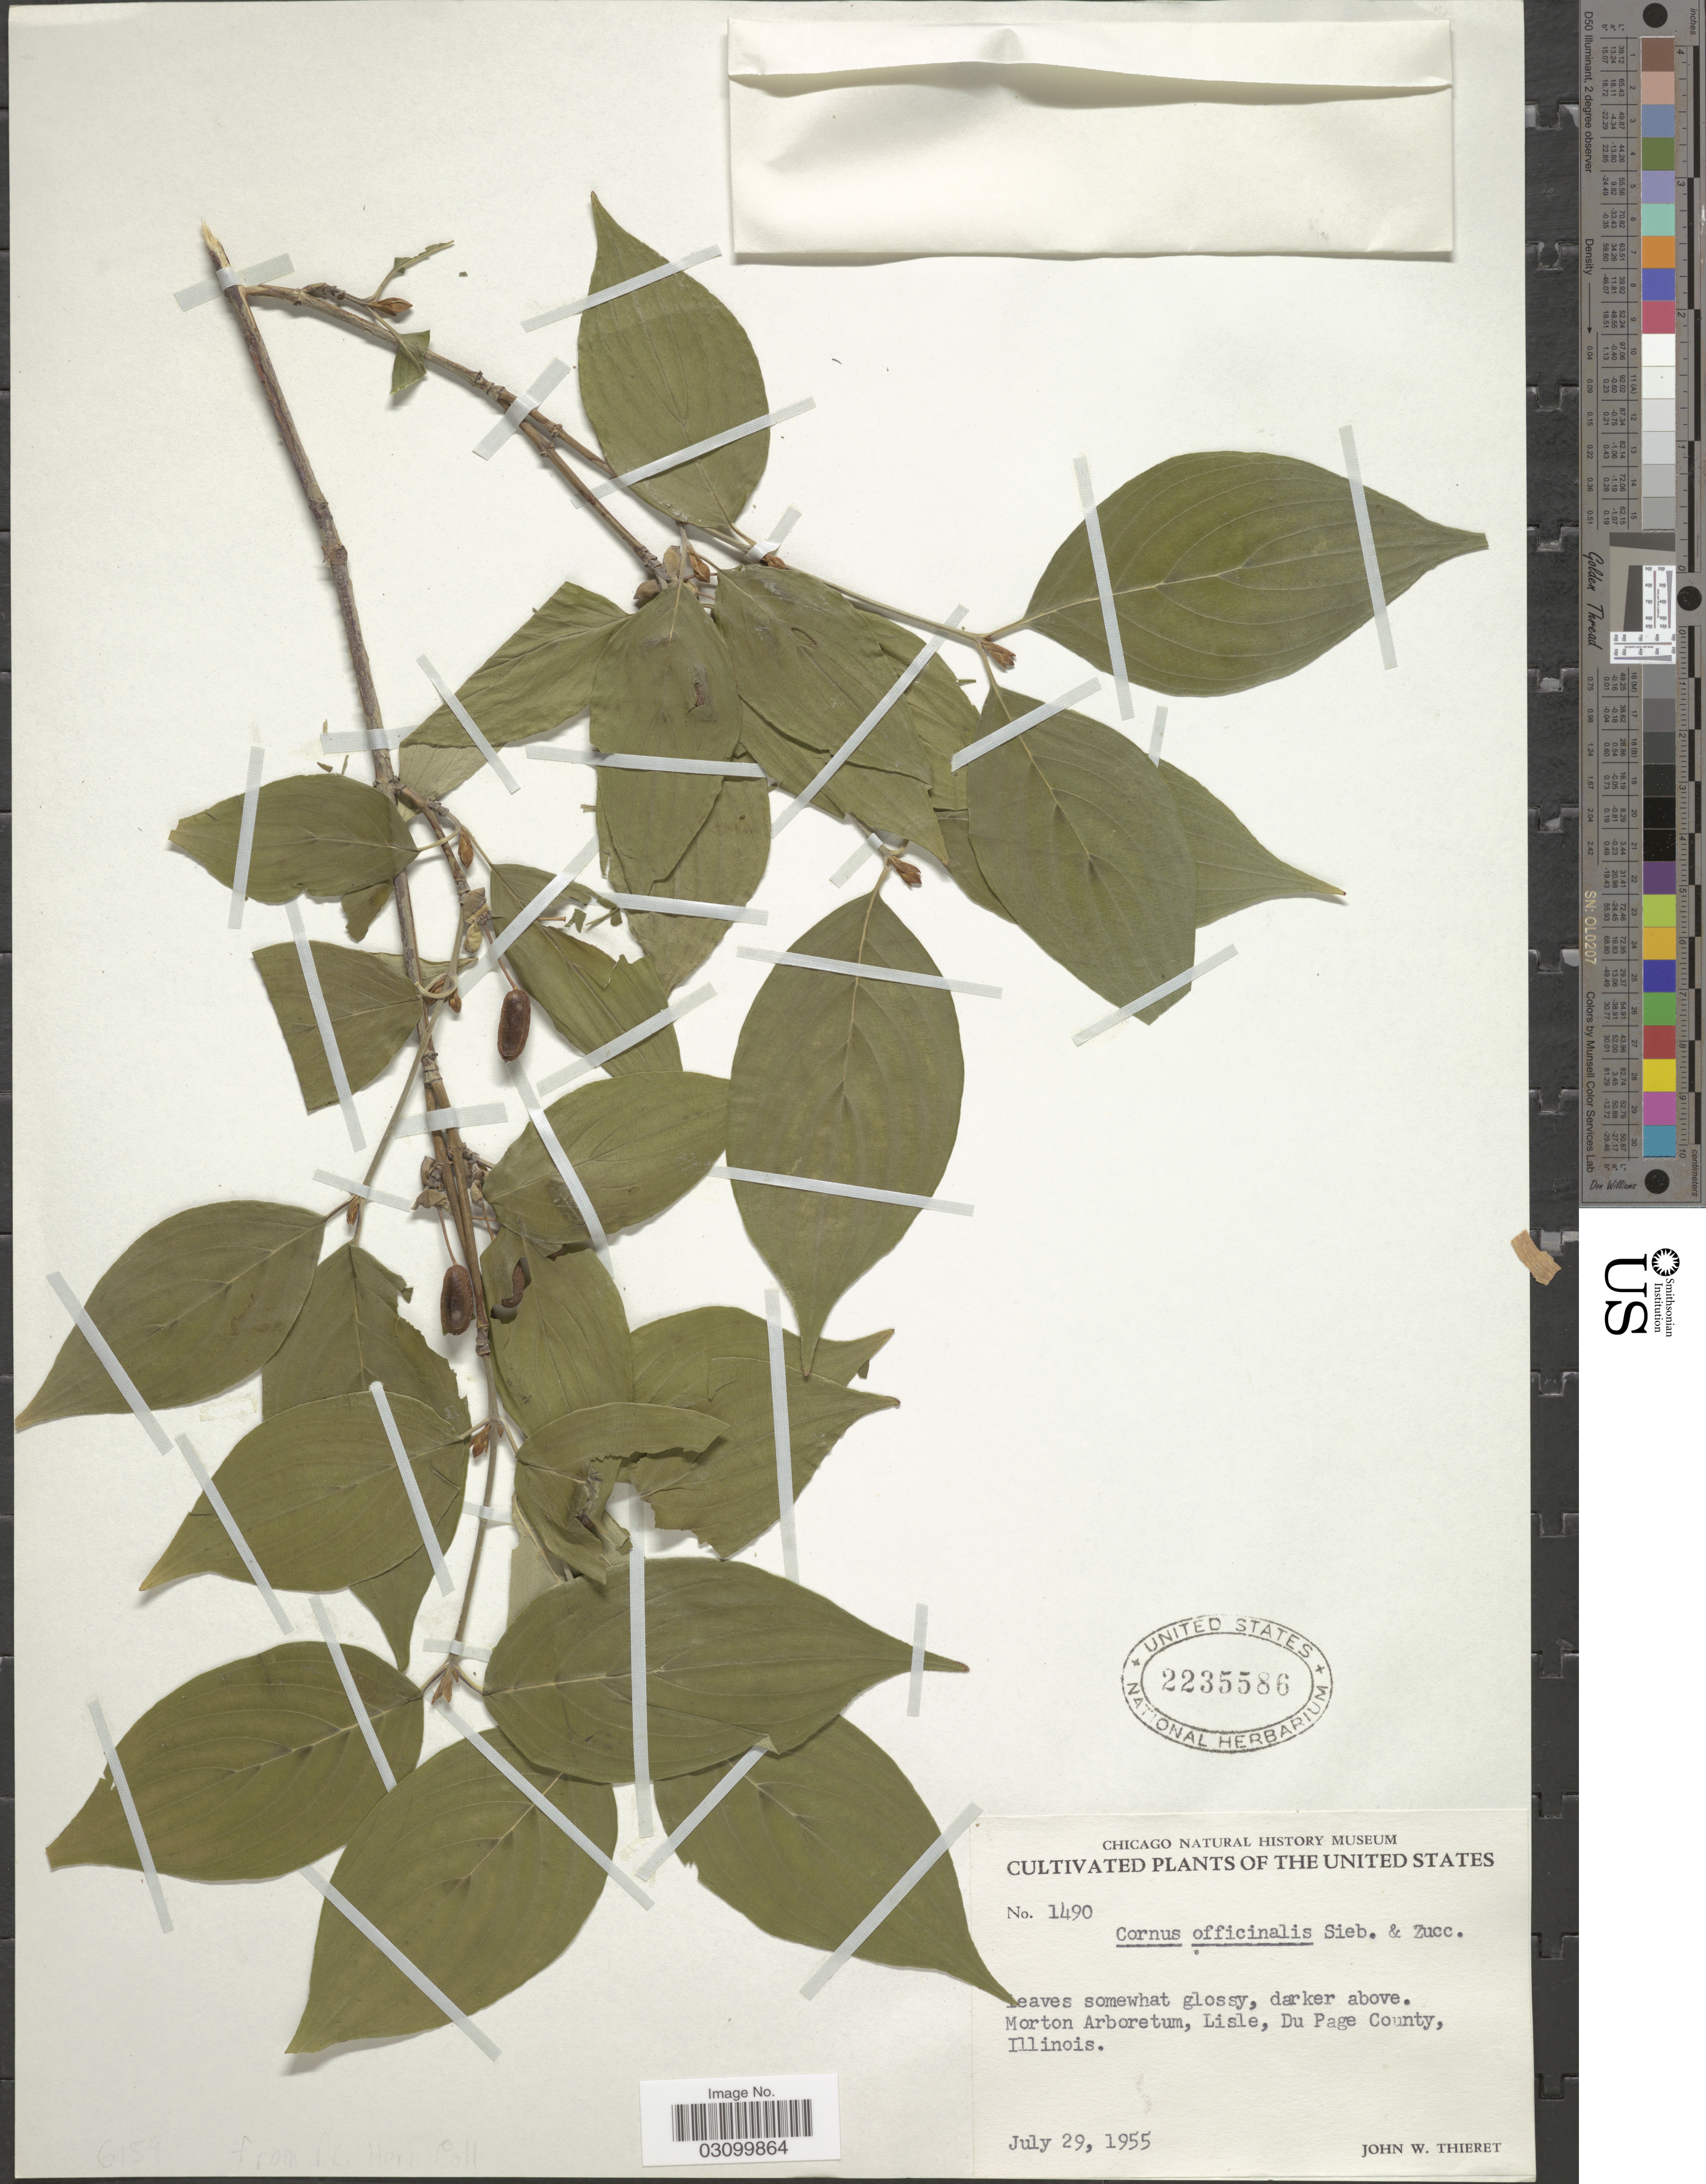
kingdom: Plantae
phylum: Tracheophyta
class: Magnoliopsida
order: Cornales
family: Cornaceae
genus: Cornus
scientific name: Cornus officinalis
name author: Siebold & Zucc.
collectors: J. W. Thieret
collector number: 1490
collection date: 1955-07-29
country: United States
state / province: Illinois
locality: Morton Arboretum, Lisle, Du Page County.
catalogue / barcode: US 2235586